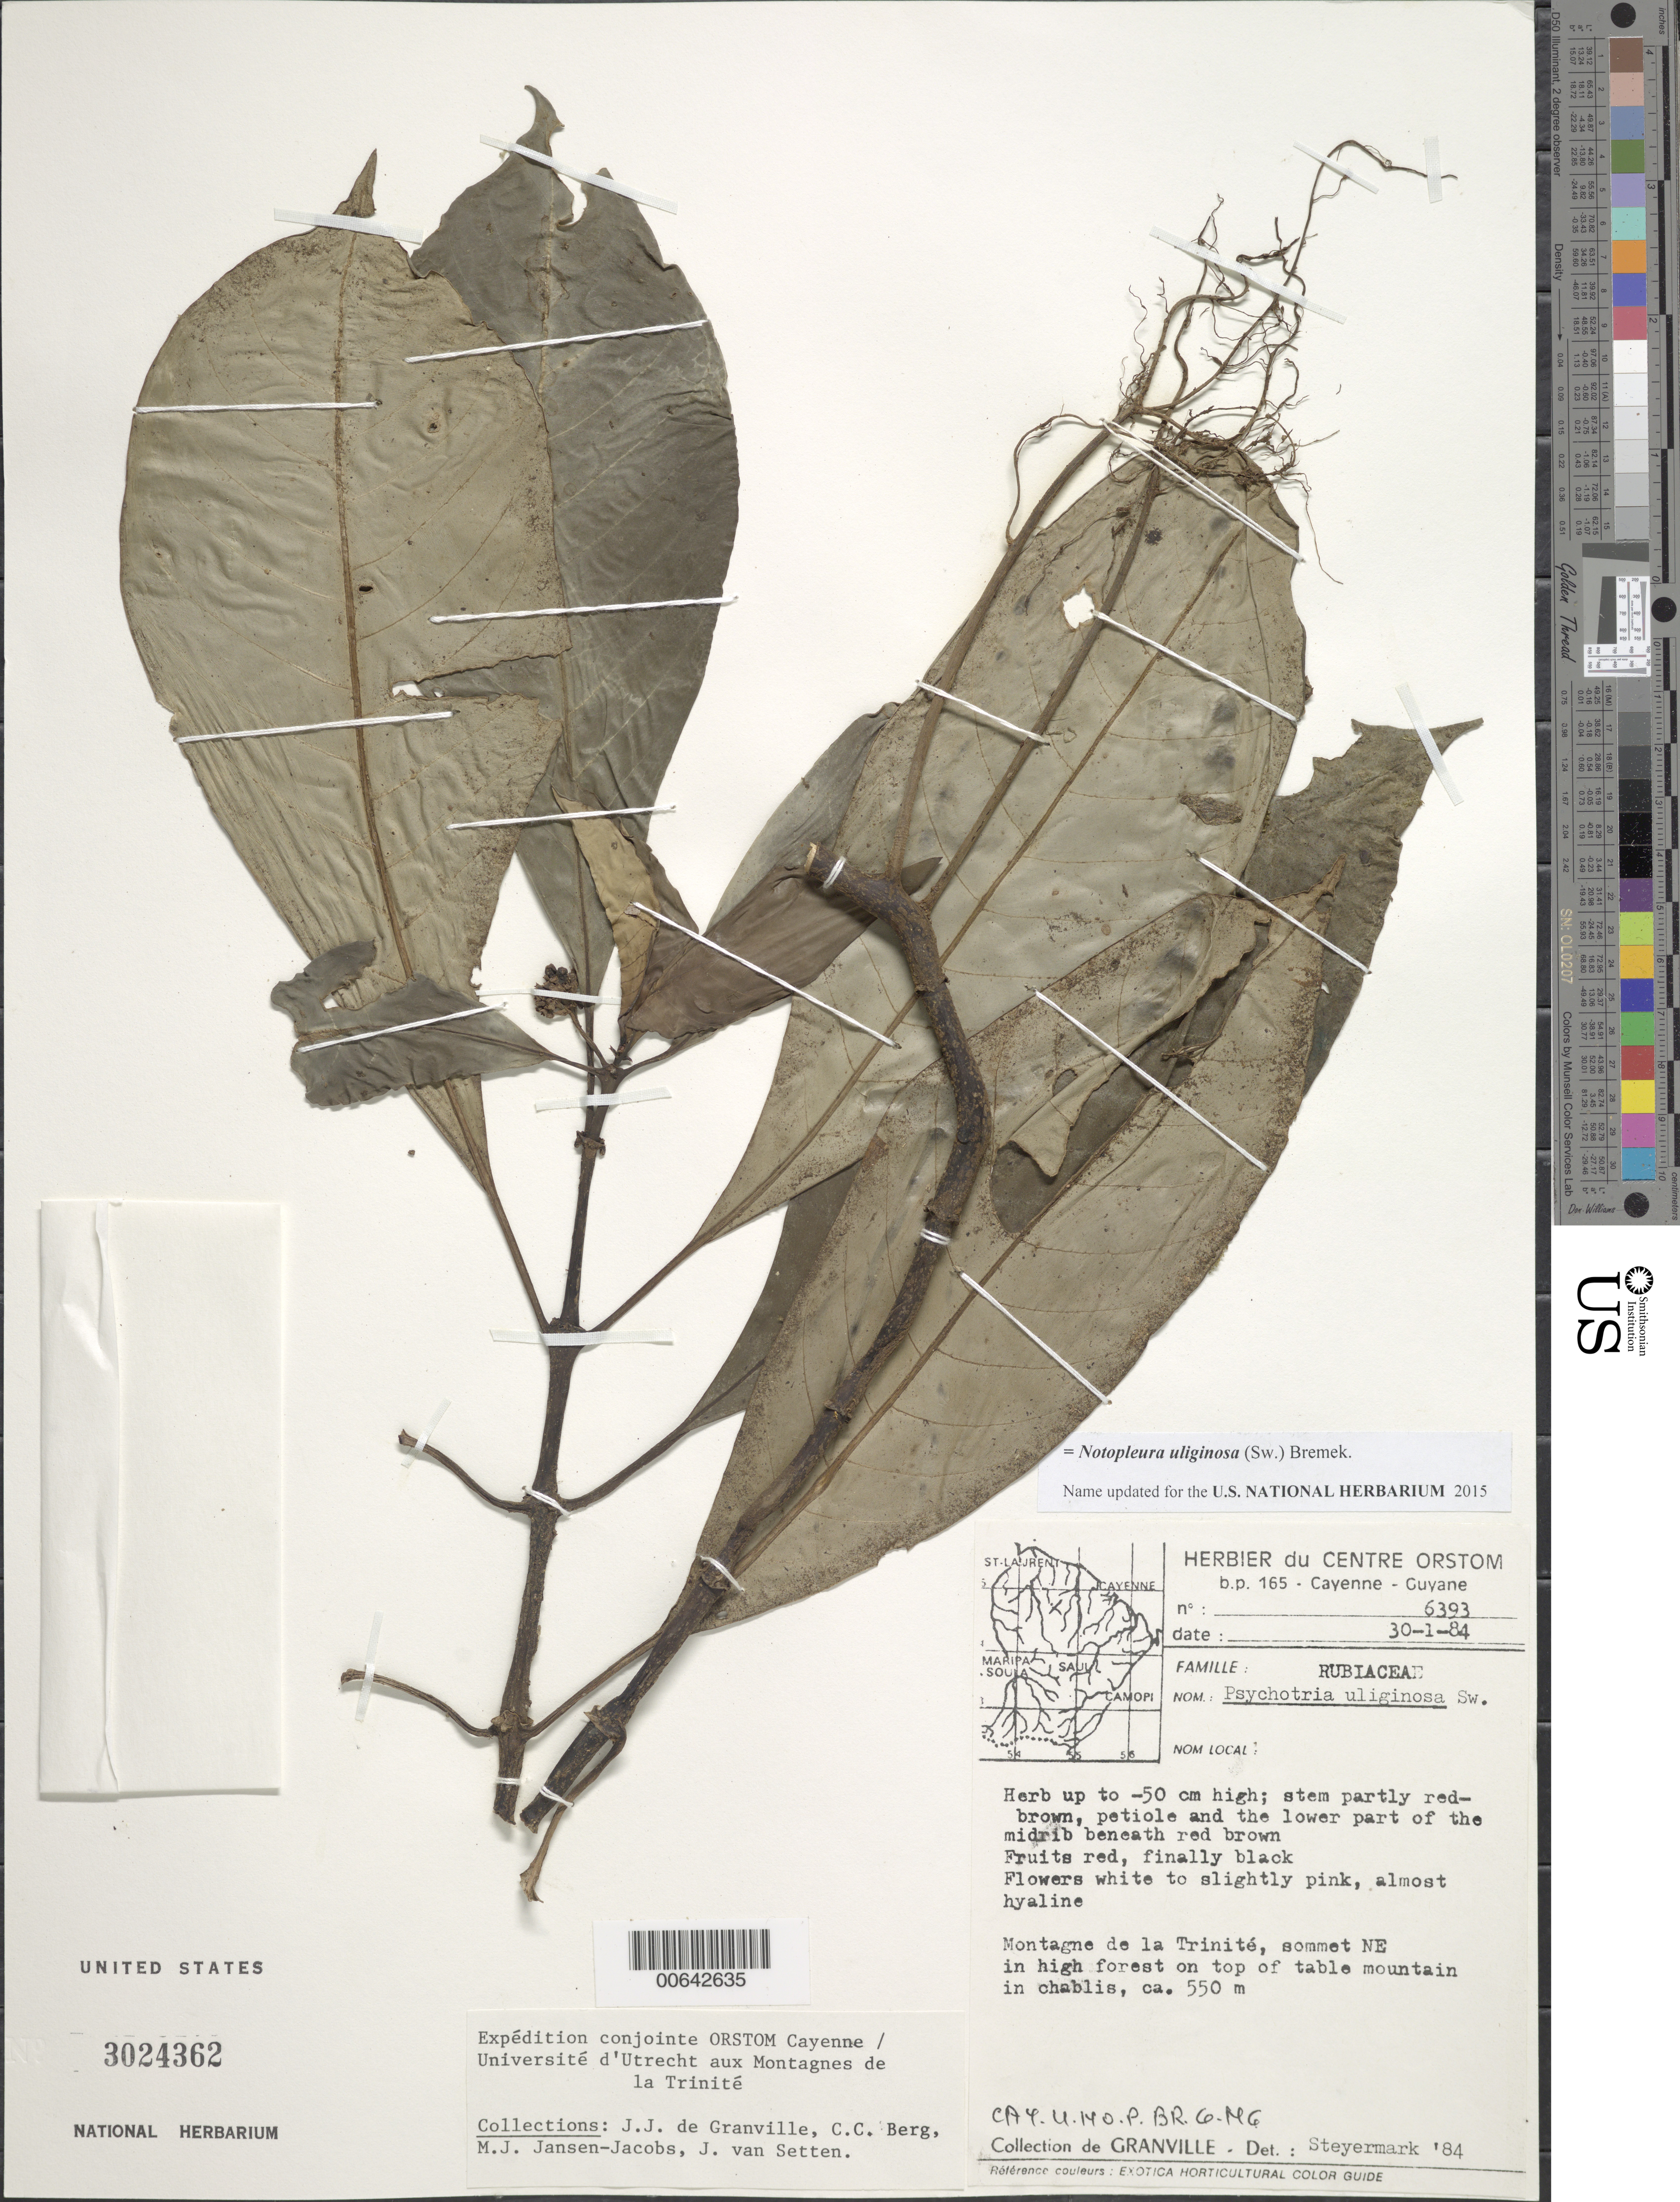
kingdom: Plantae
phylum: Tracheophyta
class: Magnoliopsida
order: Gentianales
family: Rubiaceae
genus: Psychotria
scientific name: Psychotria uliginosa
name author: Sw.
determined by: Steyermark, Julian A., (VEN)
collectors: J.-J. de Granville, C. C. Berg, M. J. Jansen-Jacobs & J. van Setten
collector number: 6393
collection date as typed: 30-Jan-84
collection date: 1984-01-30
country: French Guiana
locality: Montagnes de la Trinité, sommet NE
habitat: High forest but in chablis on top of "table mountain"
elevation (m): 550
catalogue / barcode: US 3024362